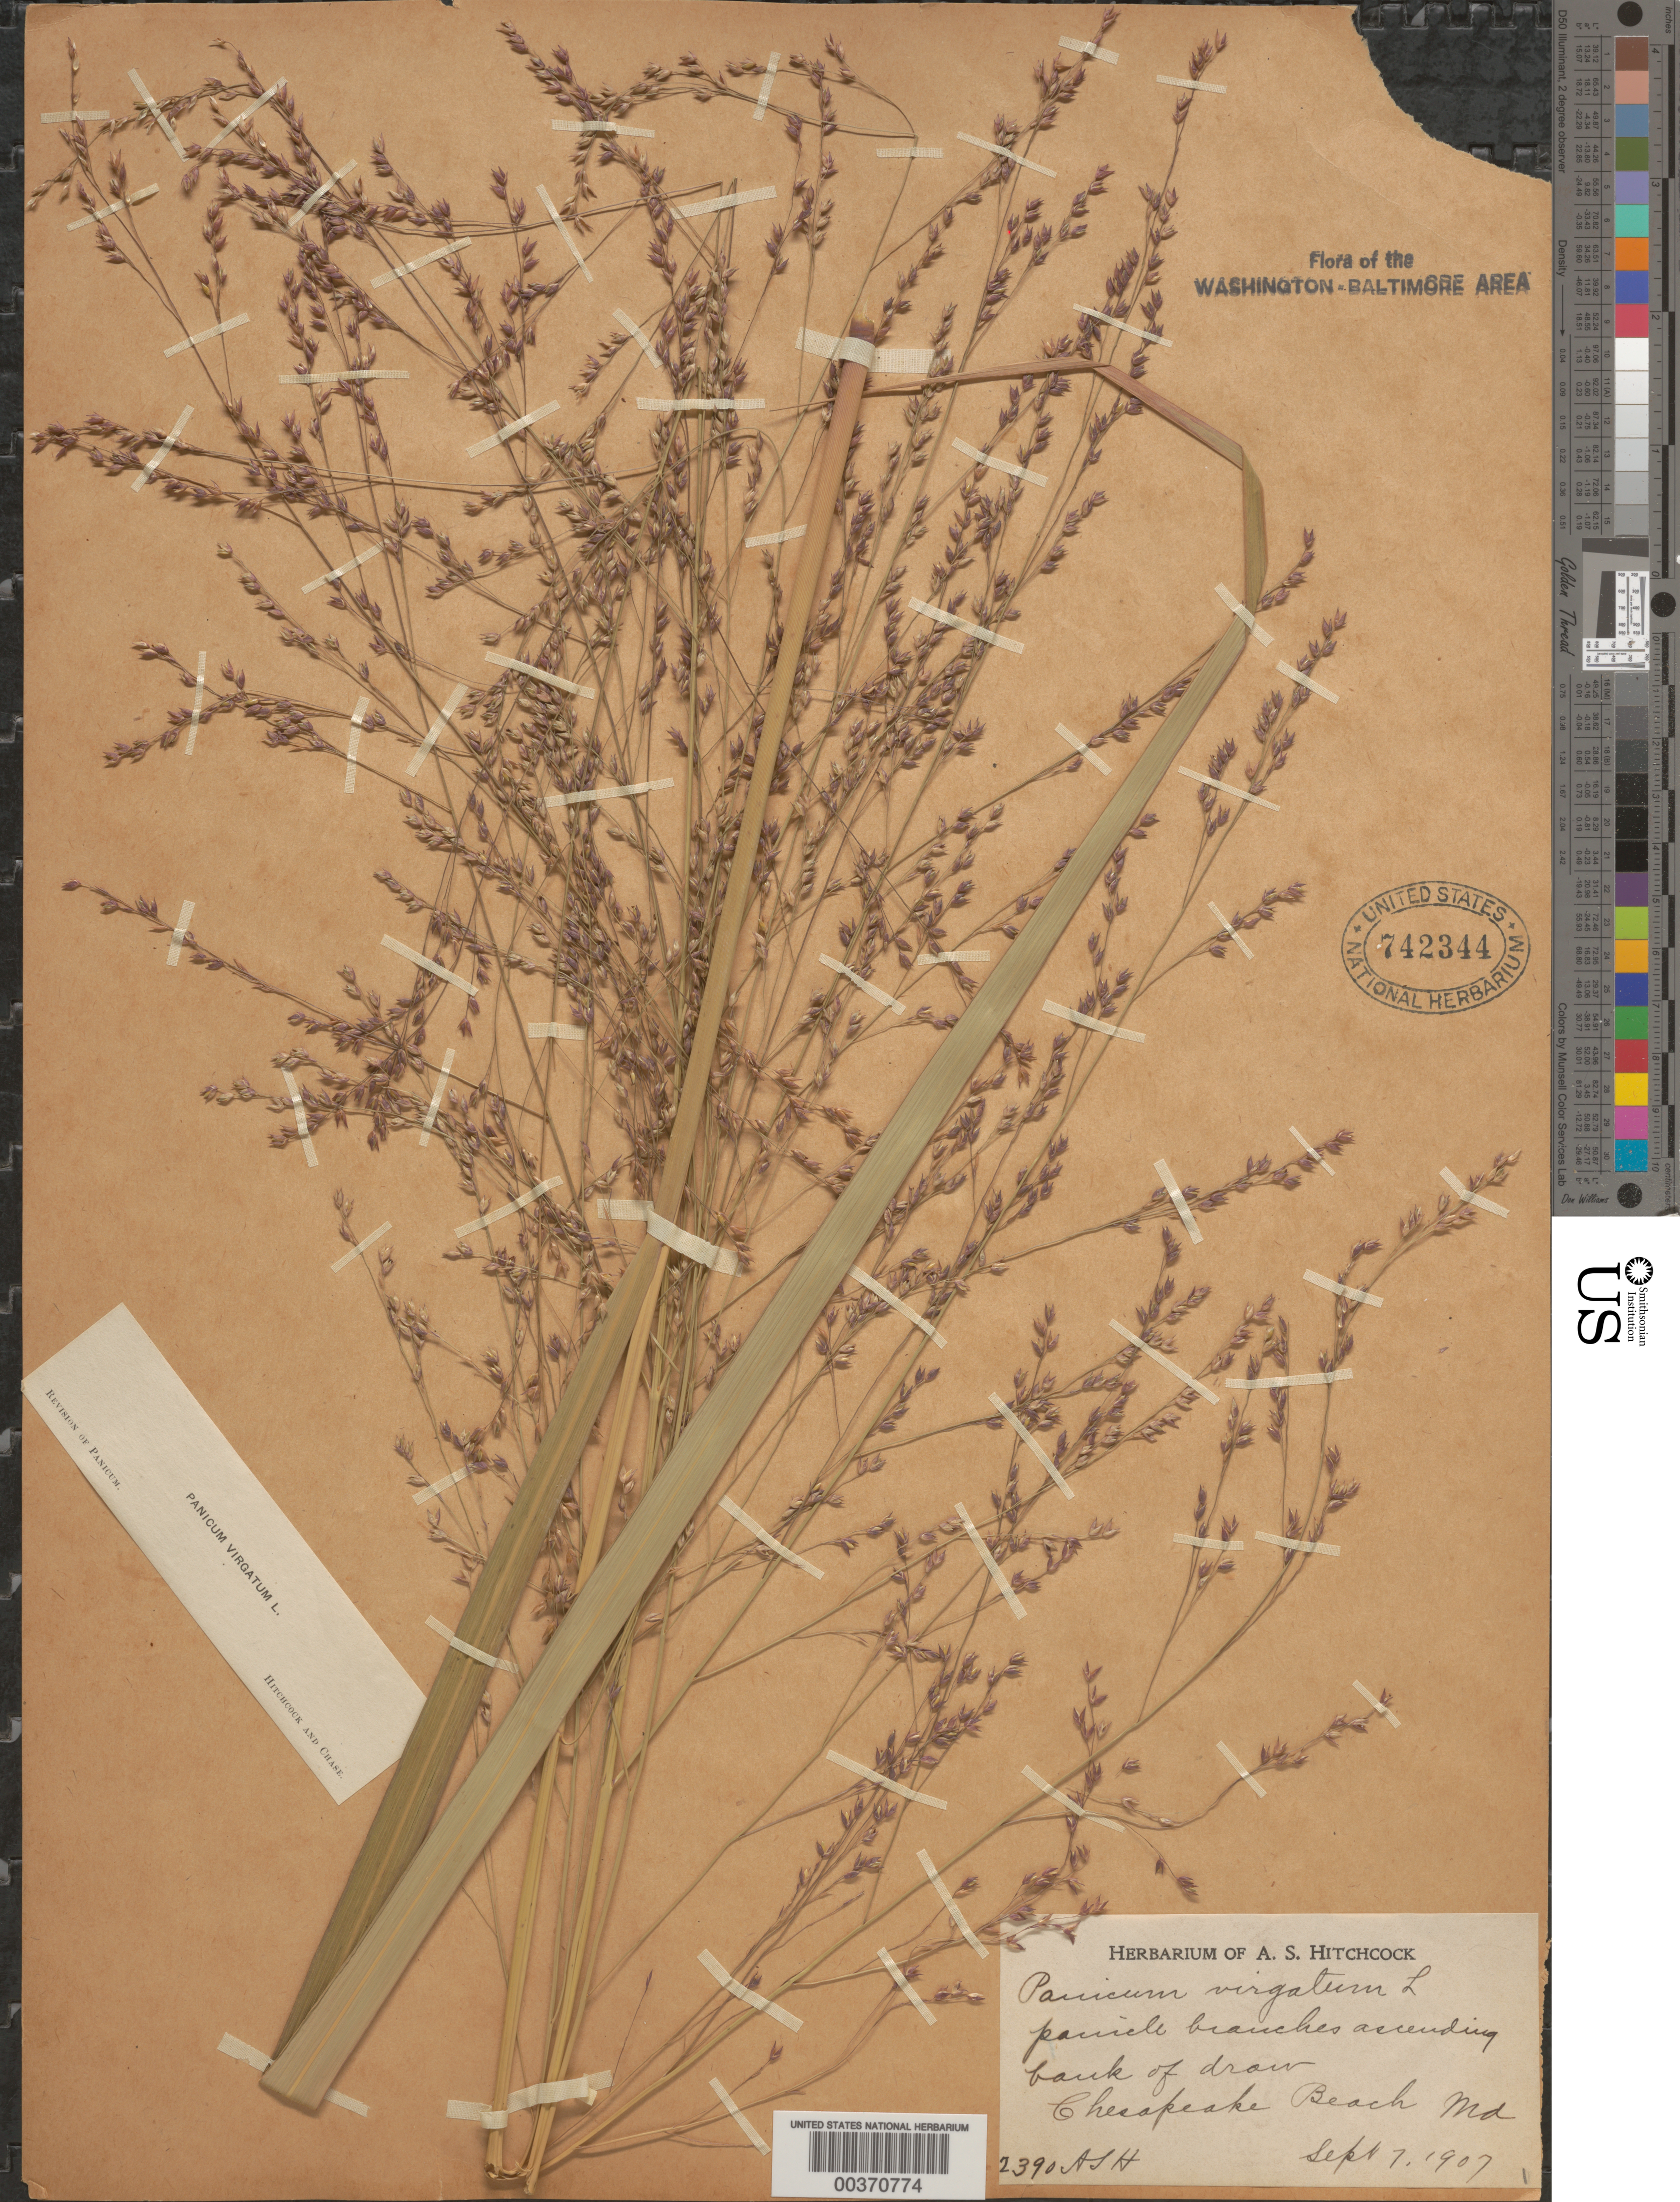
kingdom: Plantae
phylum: Tracheophyta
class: Liliopsida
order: Poales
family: Poaceae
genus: Panicum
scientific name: Panicum virgatum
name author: L.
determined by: Hitchcock, A. S.; Chase, [M.] A.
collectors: A. S. Hitchcock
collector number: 2390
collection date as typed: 07 Sep 1907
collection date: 1907-09-07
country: United States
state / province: Maryland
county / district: Calvert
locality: Chesapeake Beach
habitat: Bank of draw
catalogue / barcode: US 742344